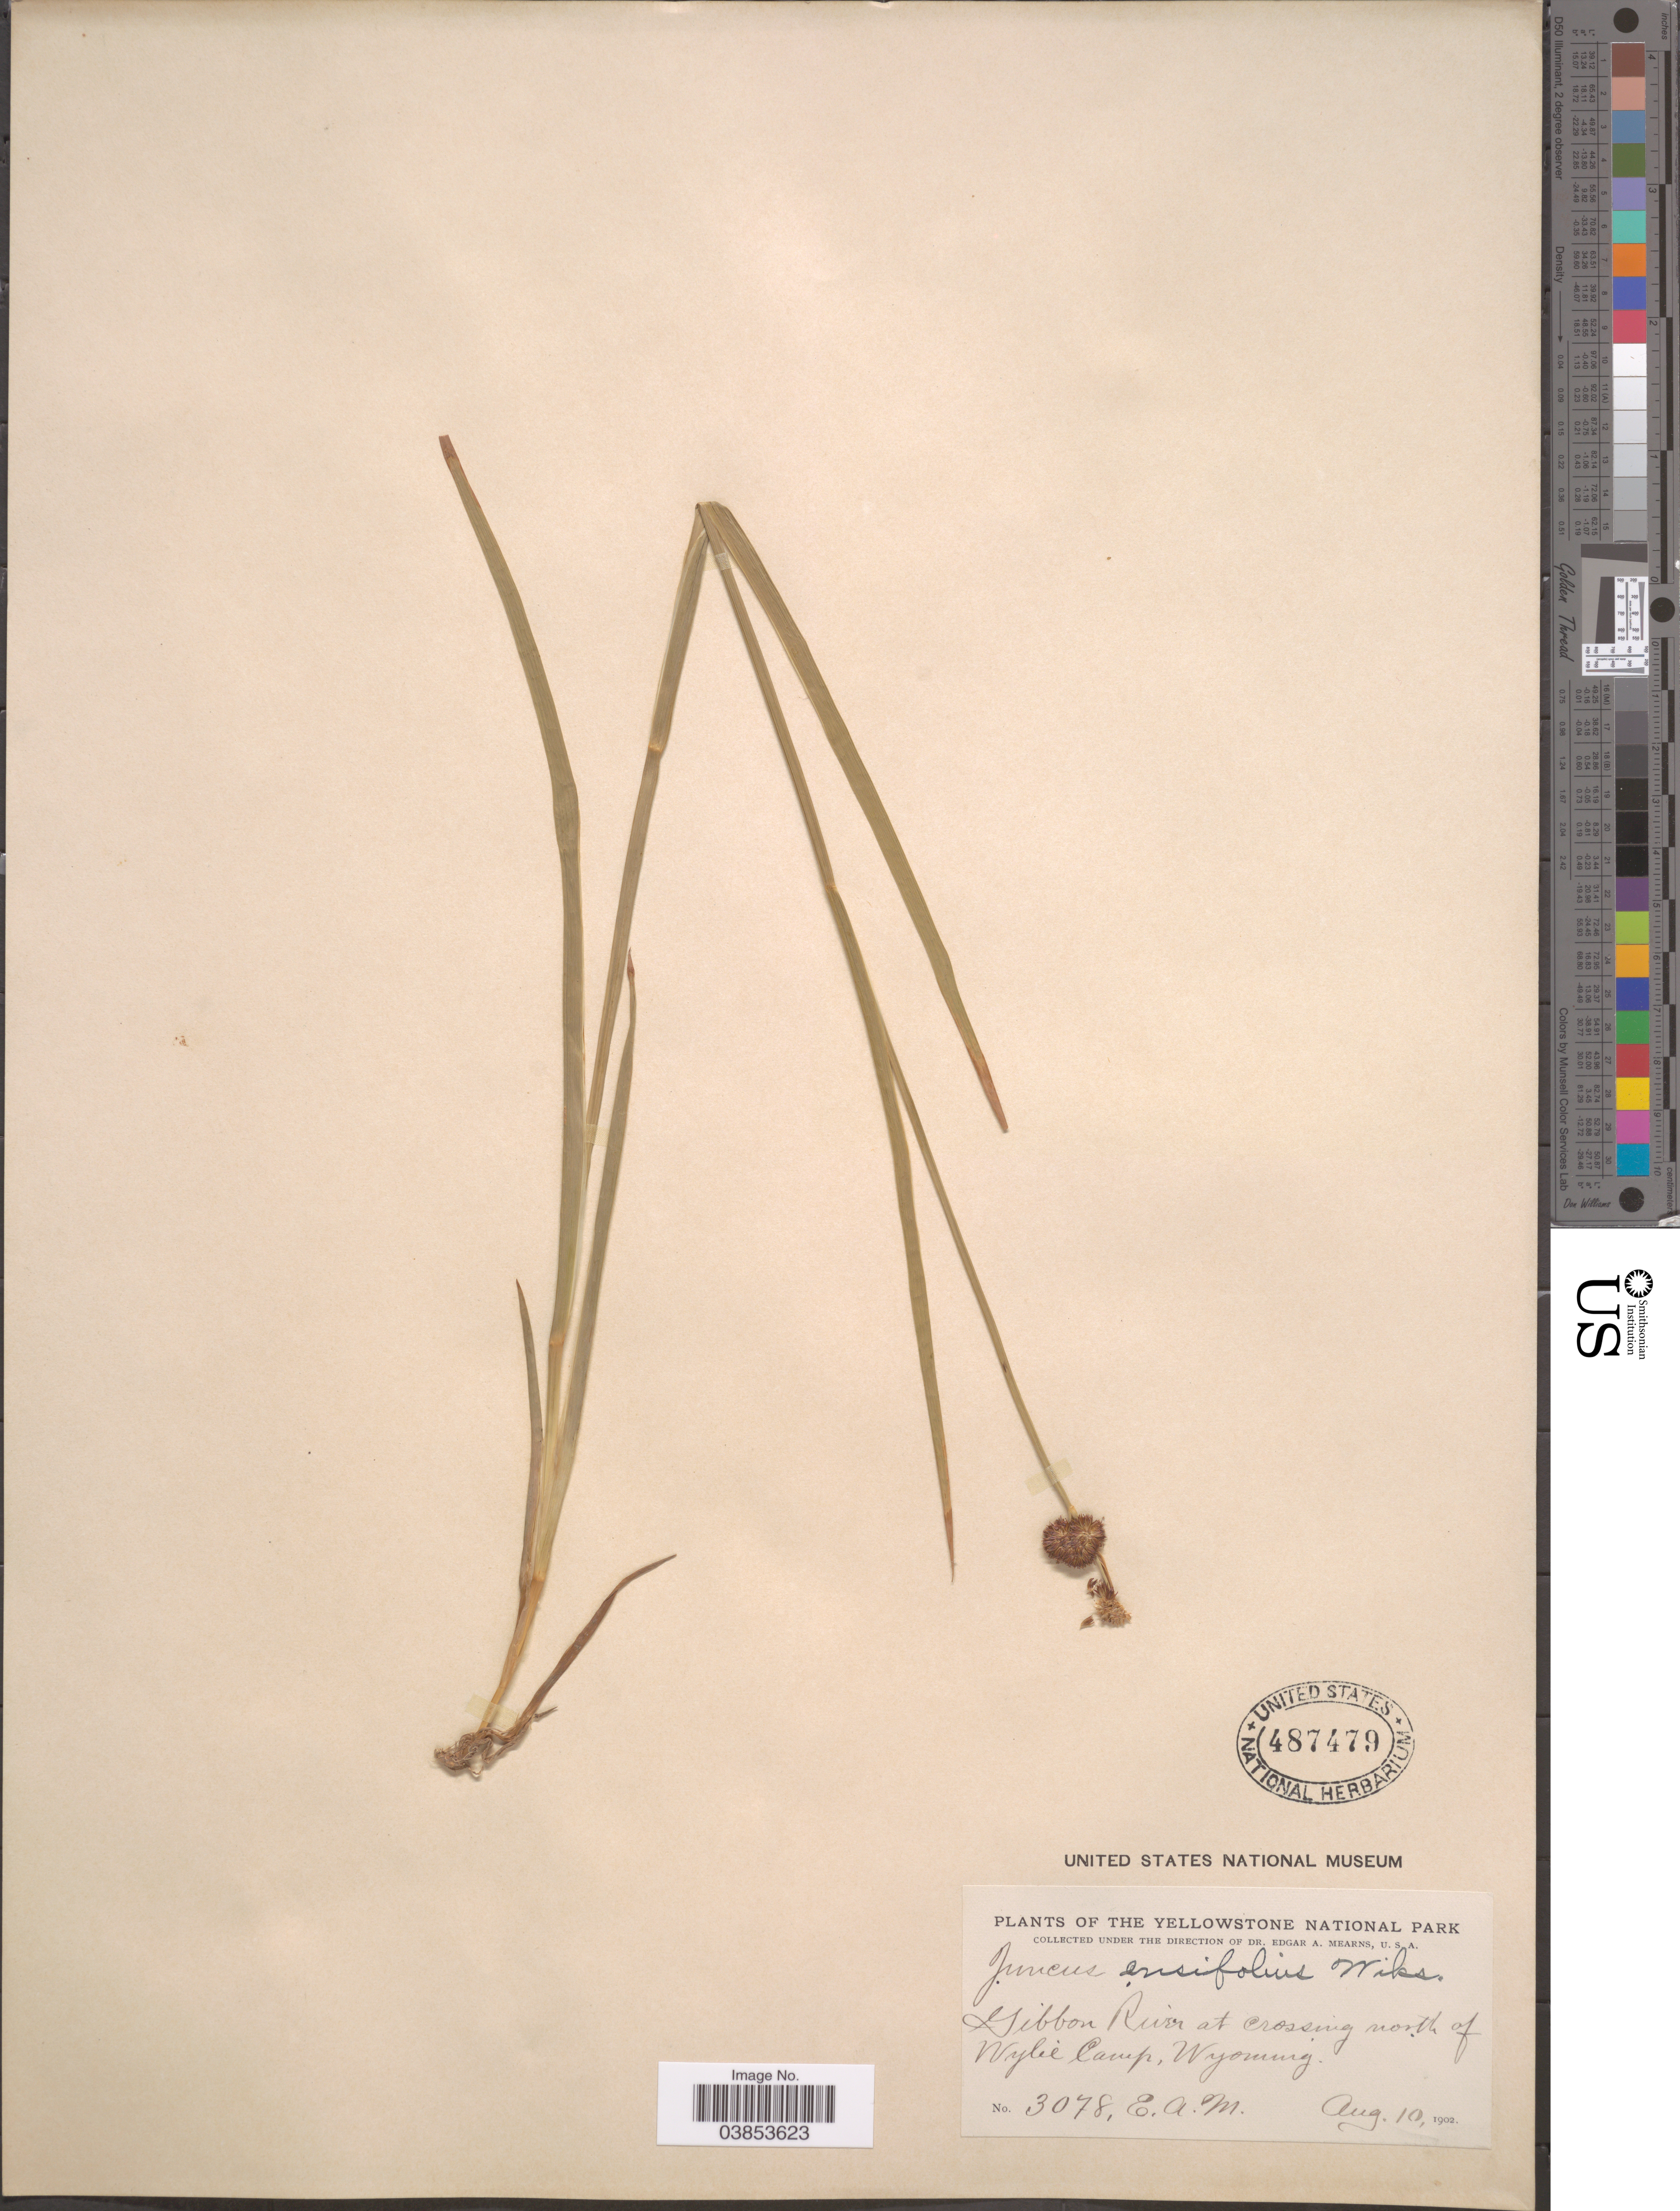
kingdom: Plantae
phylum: Tracheophyta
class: Liliopsida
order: Poales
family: Juncaceae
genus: Juncus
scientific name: Juncus ensifolius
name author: Wikstr.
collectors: E. A. Mearns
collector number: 3078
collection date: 1902-08-10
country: United States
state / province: Wyoming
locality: Yellowstone National Park. Gibbon River at crossing north of Wylie Camp.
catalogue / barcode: US 487479